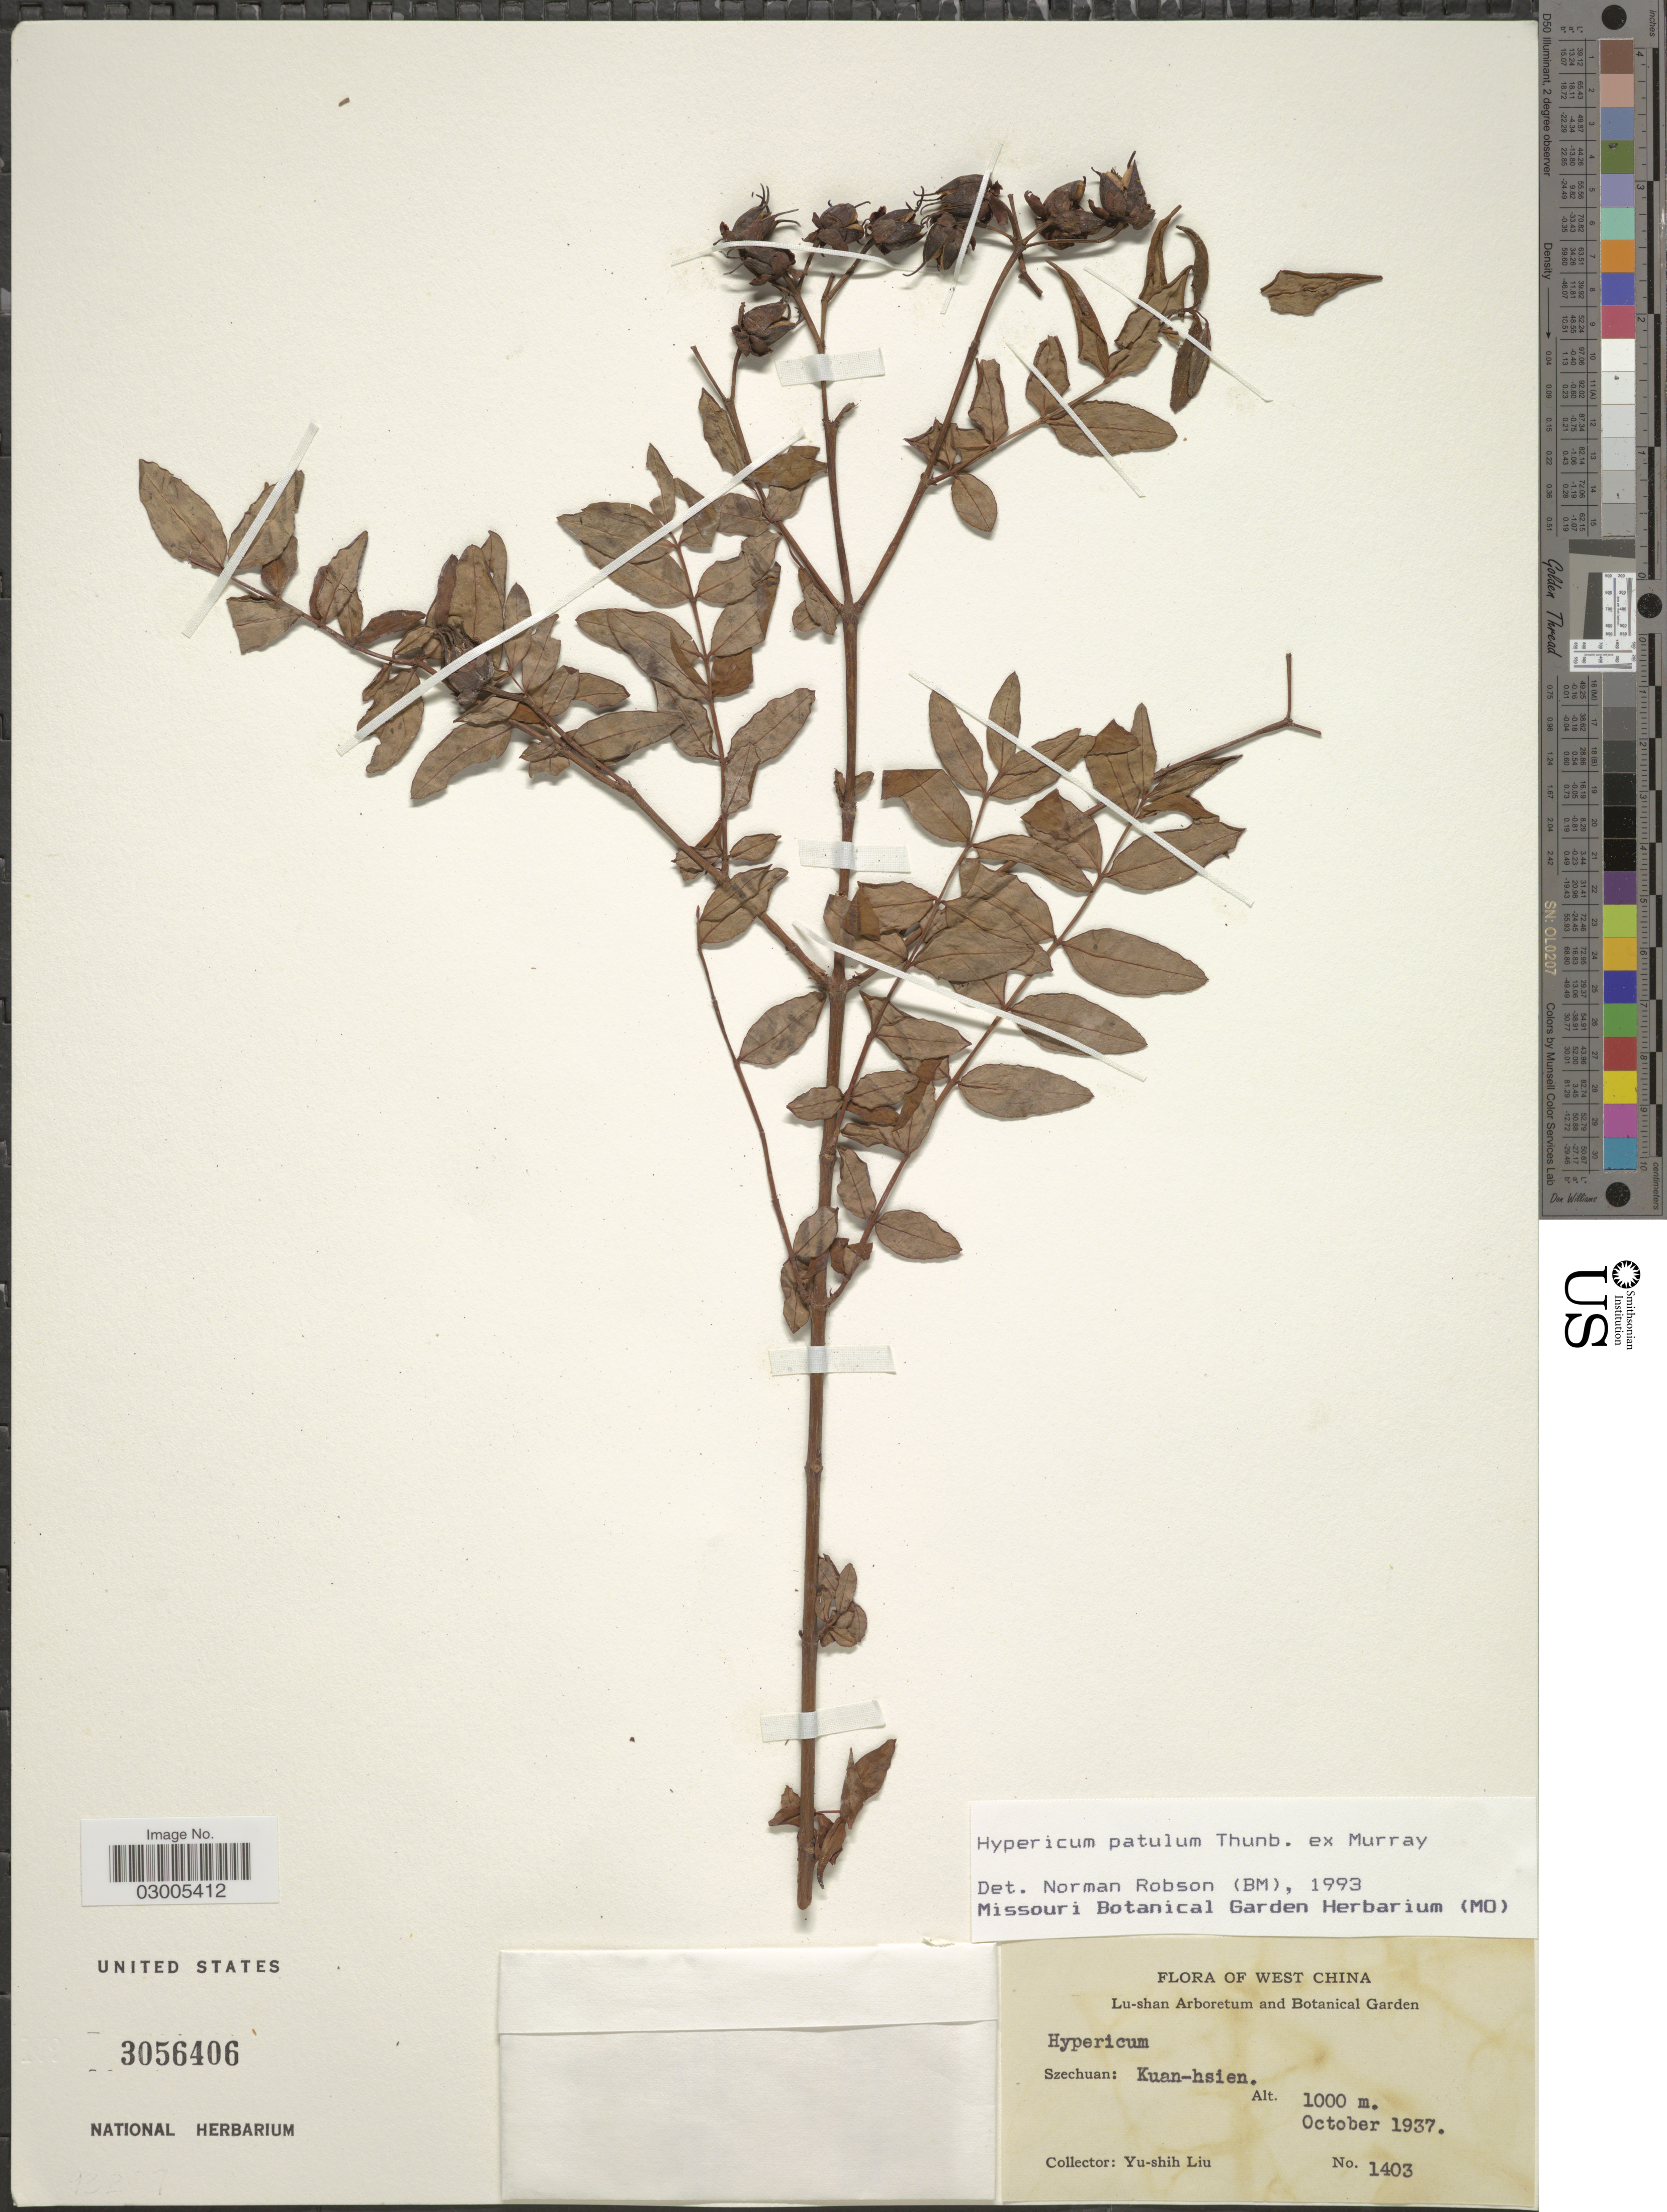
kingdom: Plantae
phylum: Tracheophyta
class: Magnoliopsida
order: Malpighiales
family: Hypericaceae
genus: Hypericum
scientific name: Hypericum patulum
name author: Thunb.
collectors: Y.-S. Liu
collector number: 1403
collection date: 1937-10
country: China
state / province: Sichuan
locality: Szechuan: Kuan-hsien.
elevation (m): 1000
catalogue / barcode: US 3056406